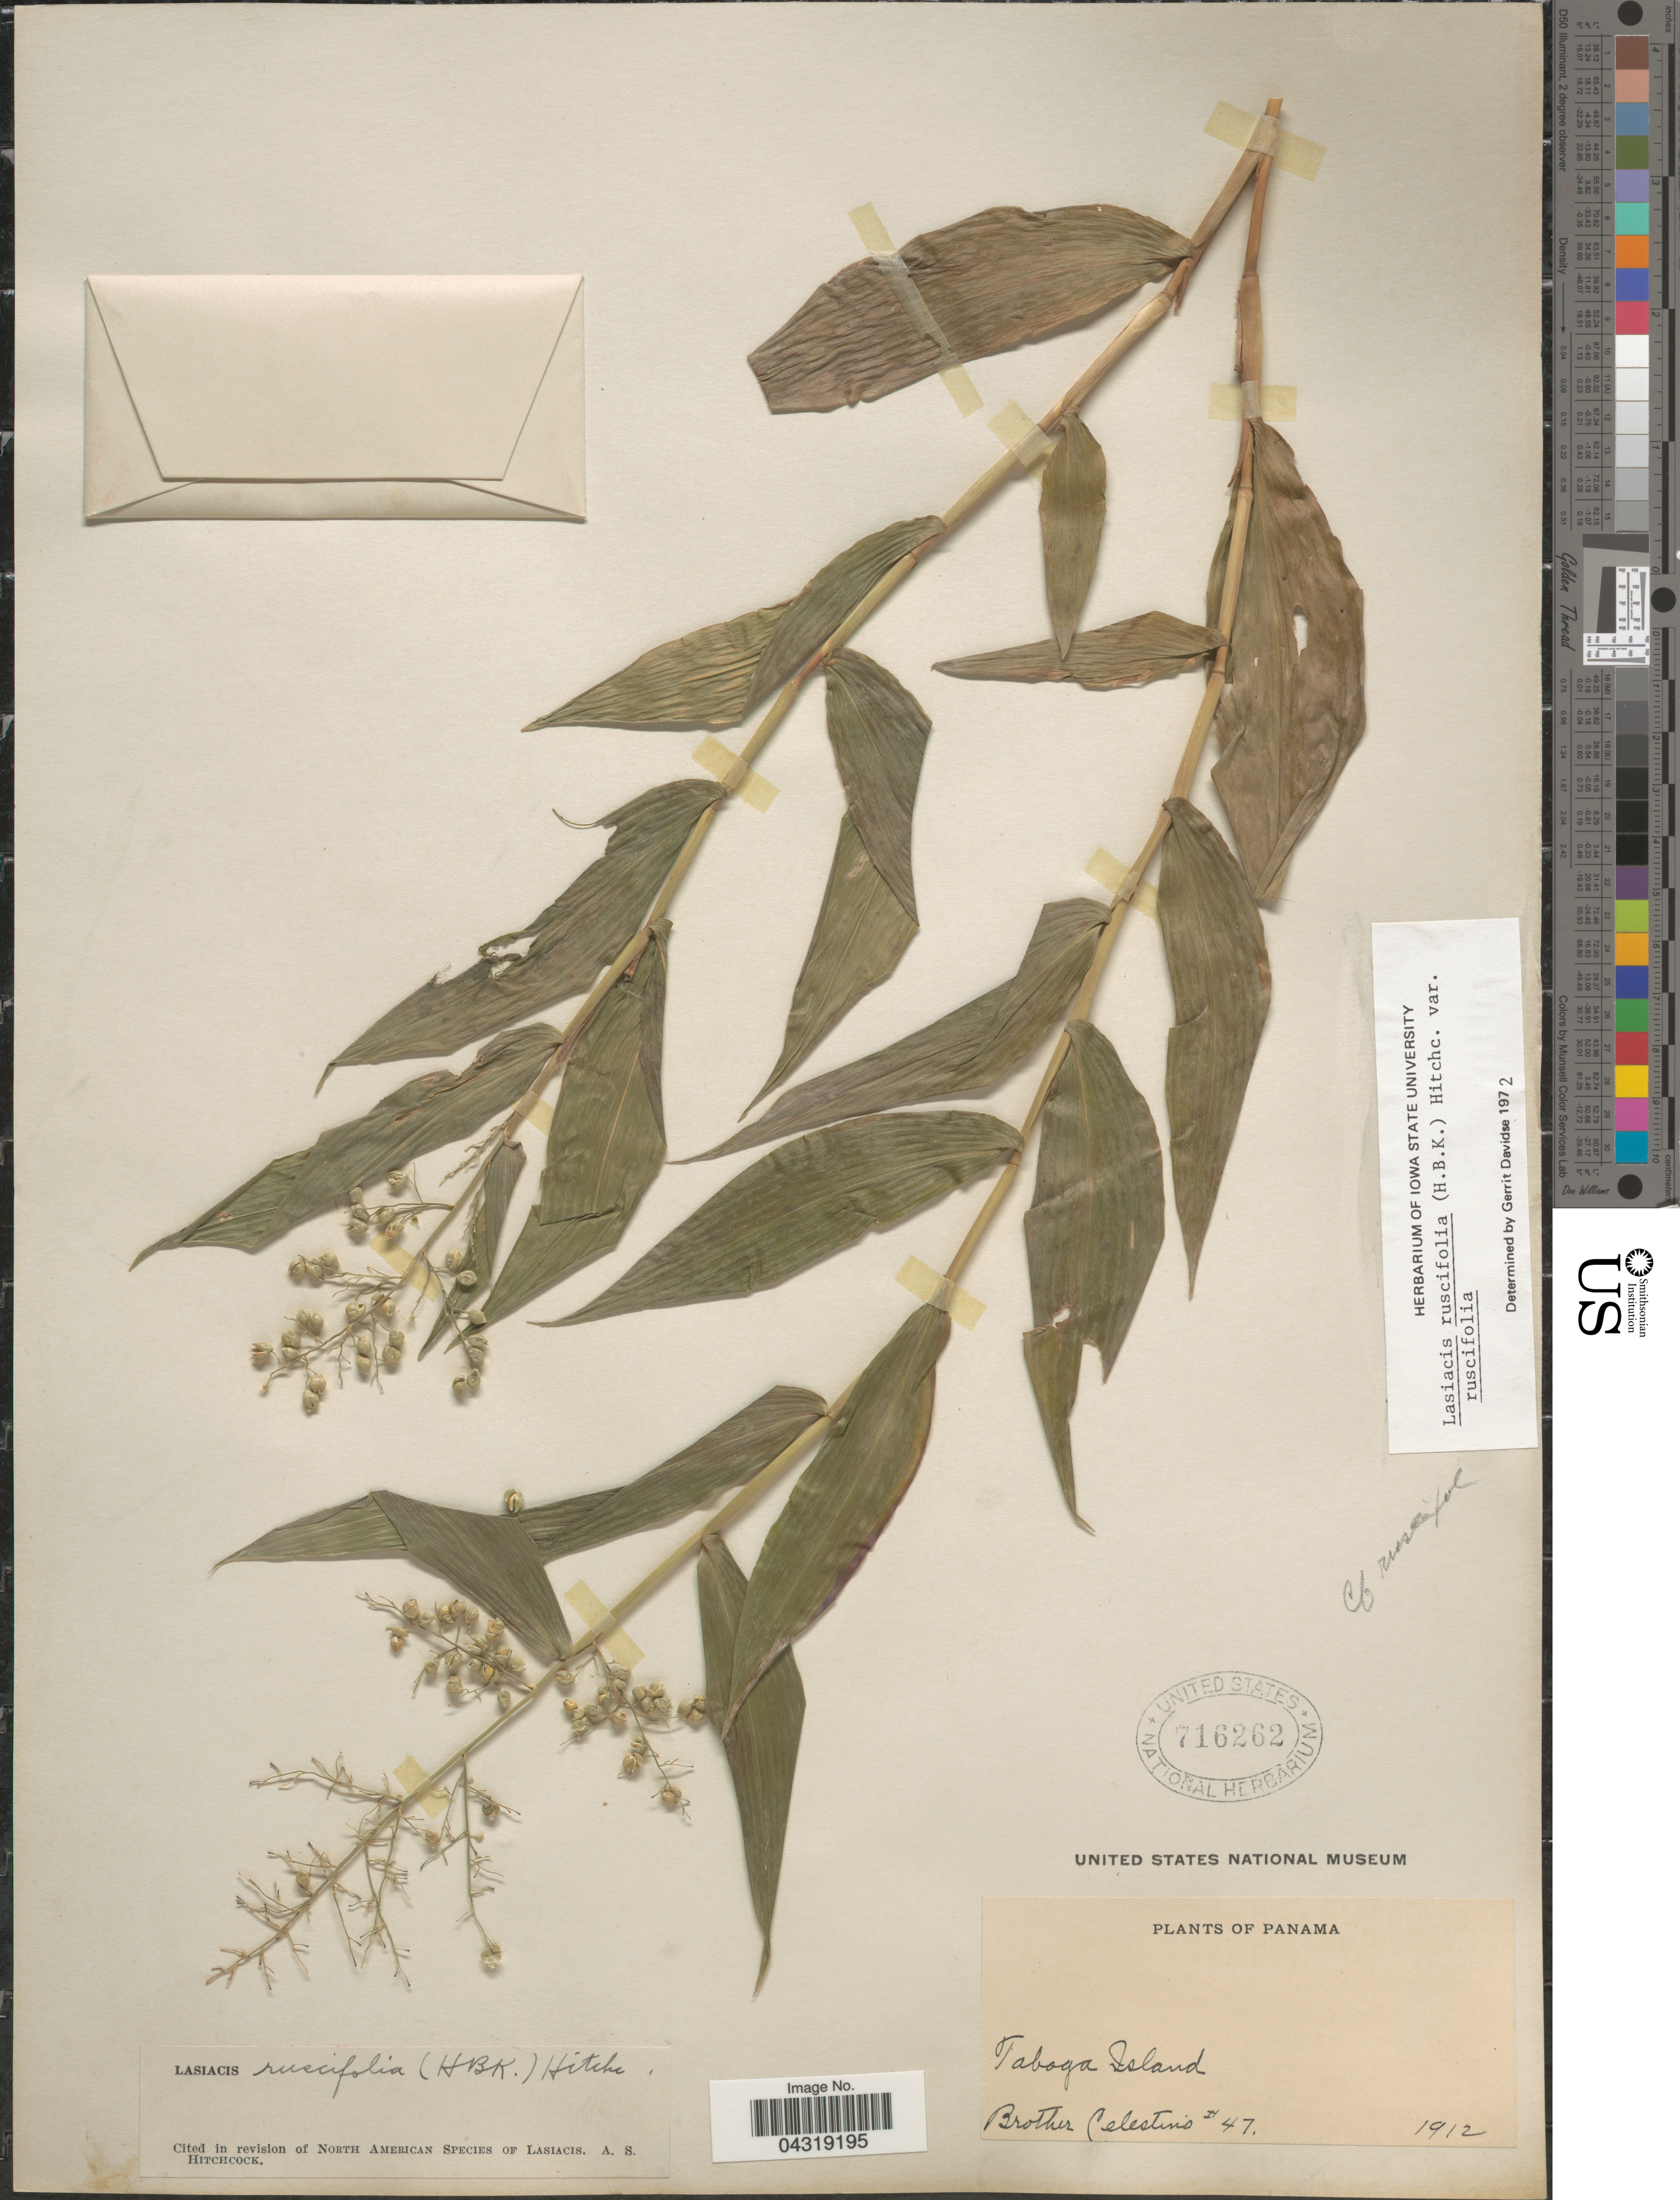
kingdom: Plantae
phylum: Tracheophyta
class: Liliopsida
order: Poales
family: Poaceae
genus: Lasiacis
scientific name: Lasiacis ruscifolia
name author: (Kunth) Hitchc.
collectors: B. Celestino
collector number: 47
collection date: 1912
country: Panama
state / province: Panamá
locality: Taboga Island.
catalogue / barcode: US 716262